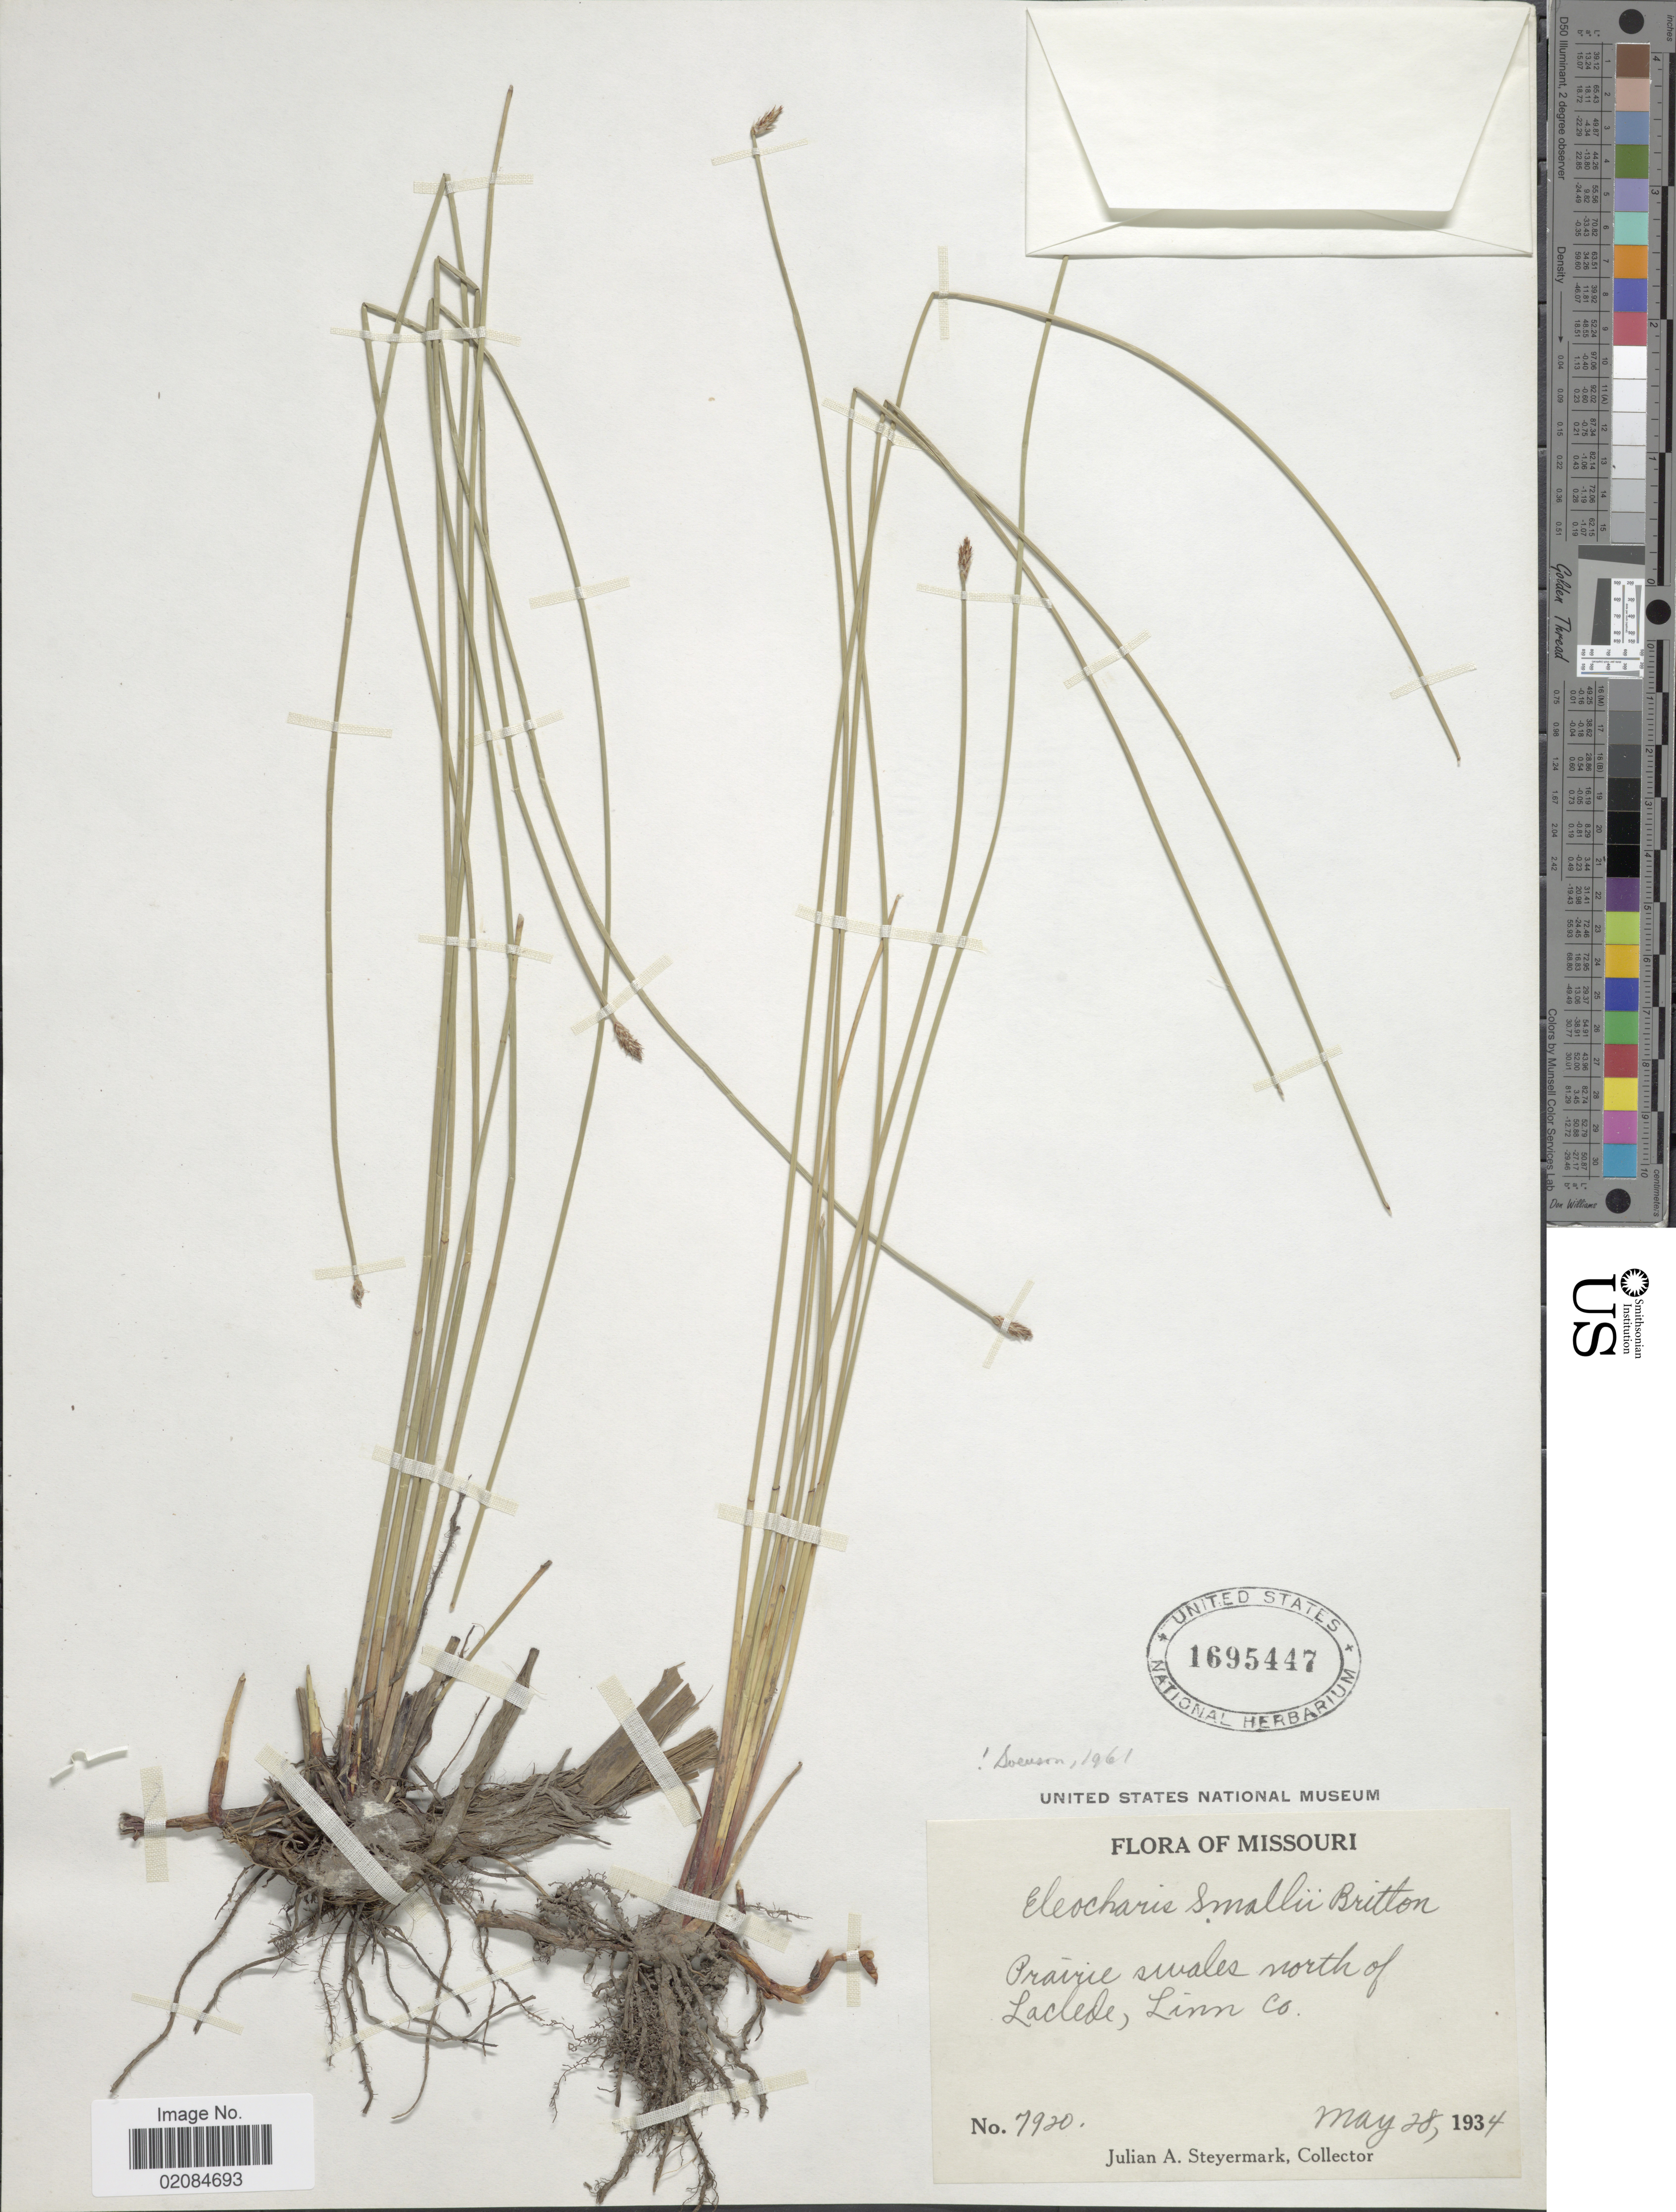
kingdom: Plantae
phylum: Tracheophyta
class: Liliopsida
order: Poales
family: Cyperaceae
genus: Eleocharis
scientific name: Eleocharis palustris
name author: (L.) Roem. & Schult.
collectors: J. Steyermark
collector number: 7920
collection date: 1934-05-28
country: United States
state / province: Missouri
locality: Prairie swales north of Laclede, Linn Co,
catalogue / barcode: US 1695447